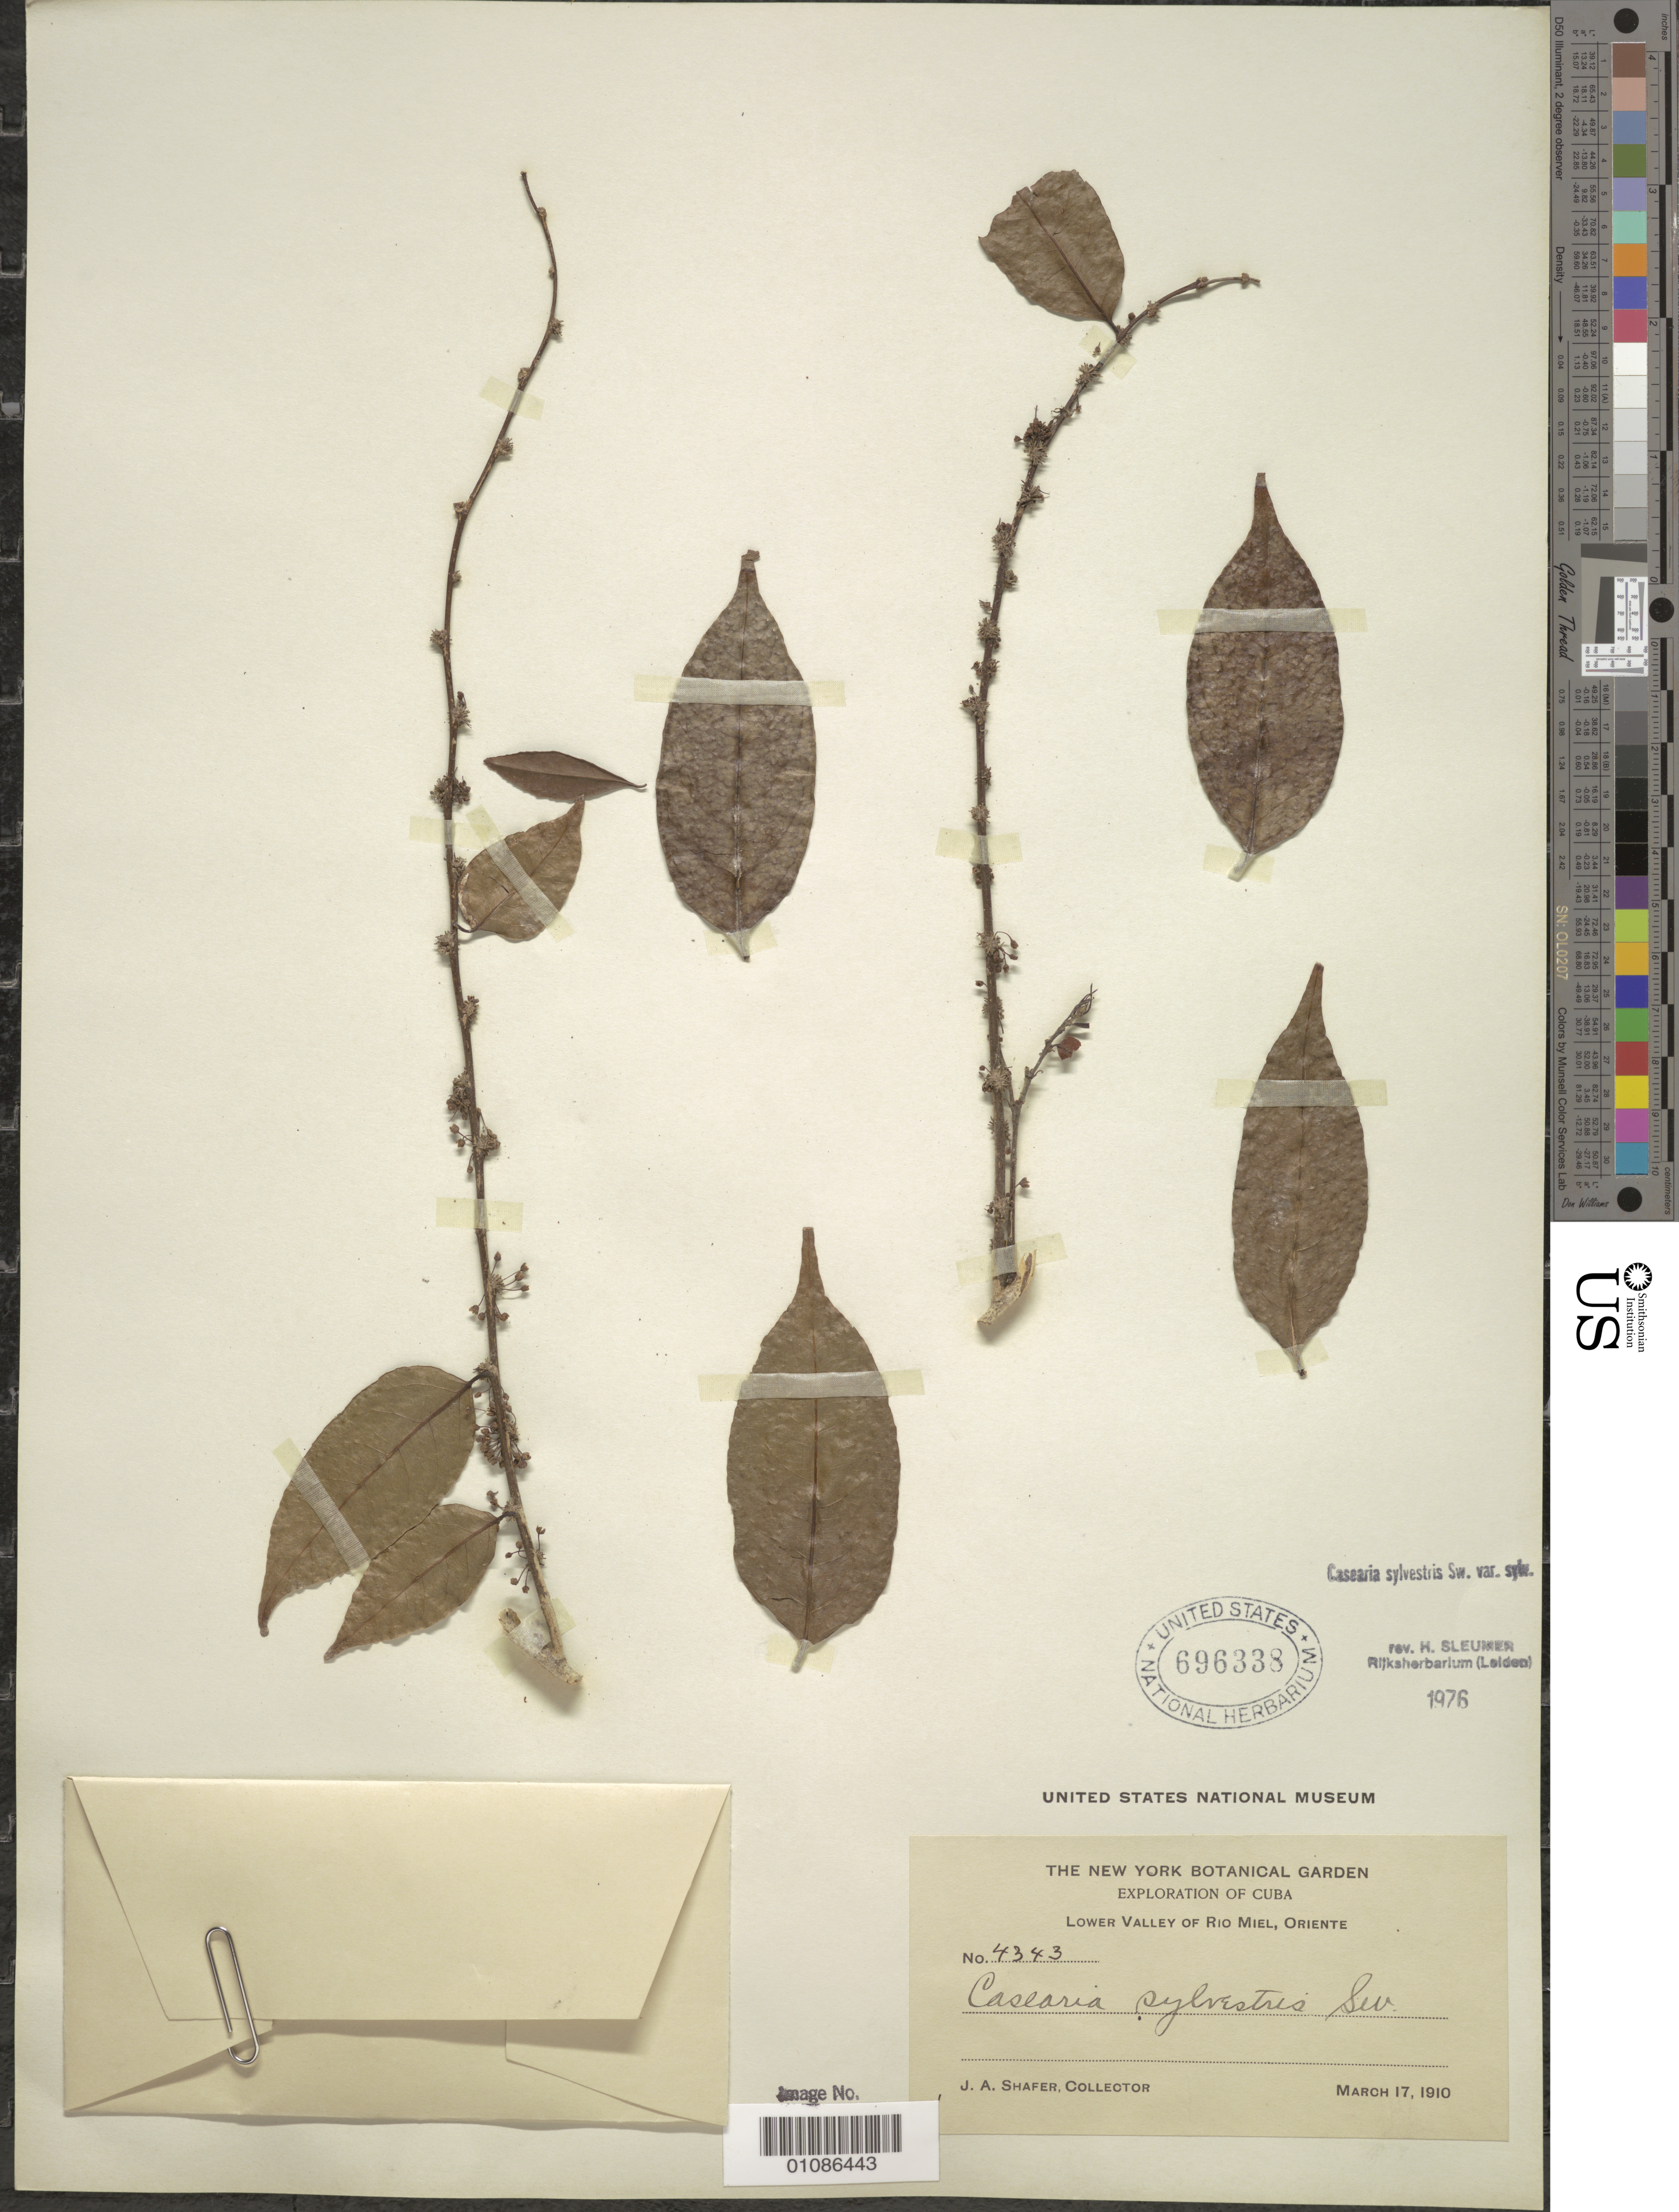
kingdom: Plantae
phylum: Tracheophyta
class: Magnoliopsida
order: Malpighiales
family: Salicaceae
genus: Casearia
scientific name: Casearia sylvestris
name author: Sw.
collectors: J. A. Shafer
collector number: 4343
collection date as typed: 17 Mar 1910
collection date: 1910-03-17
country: Cuba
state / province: Oriente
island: Cuba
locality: Lower Valley of Rio Miel, Oriente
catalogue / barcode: US 696338